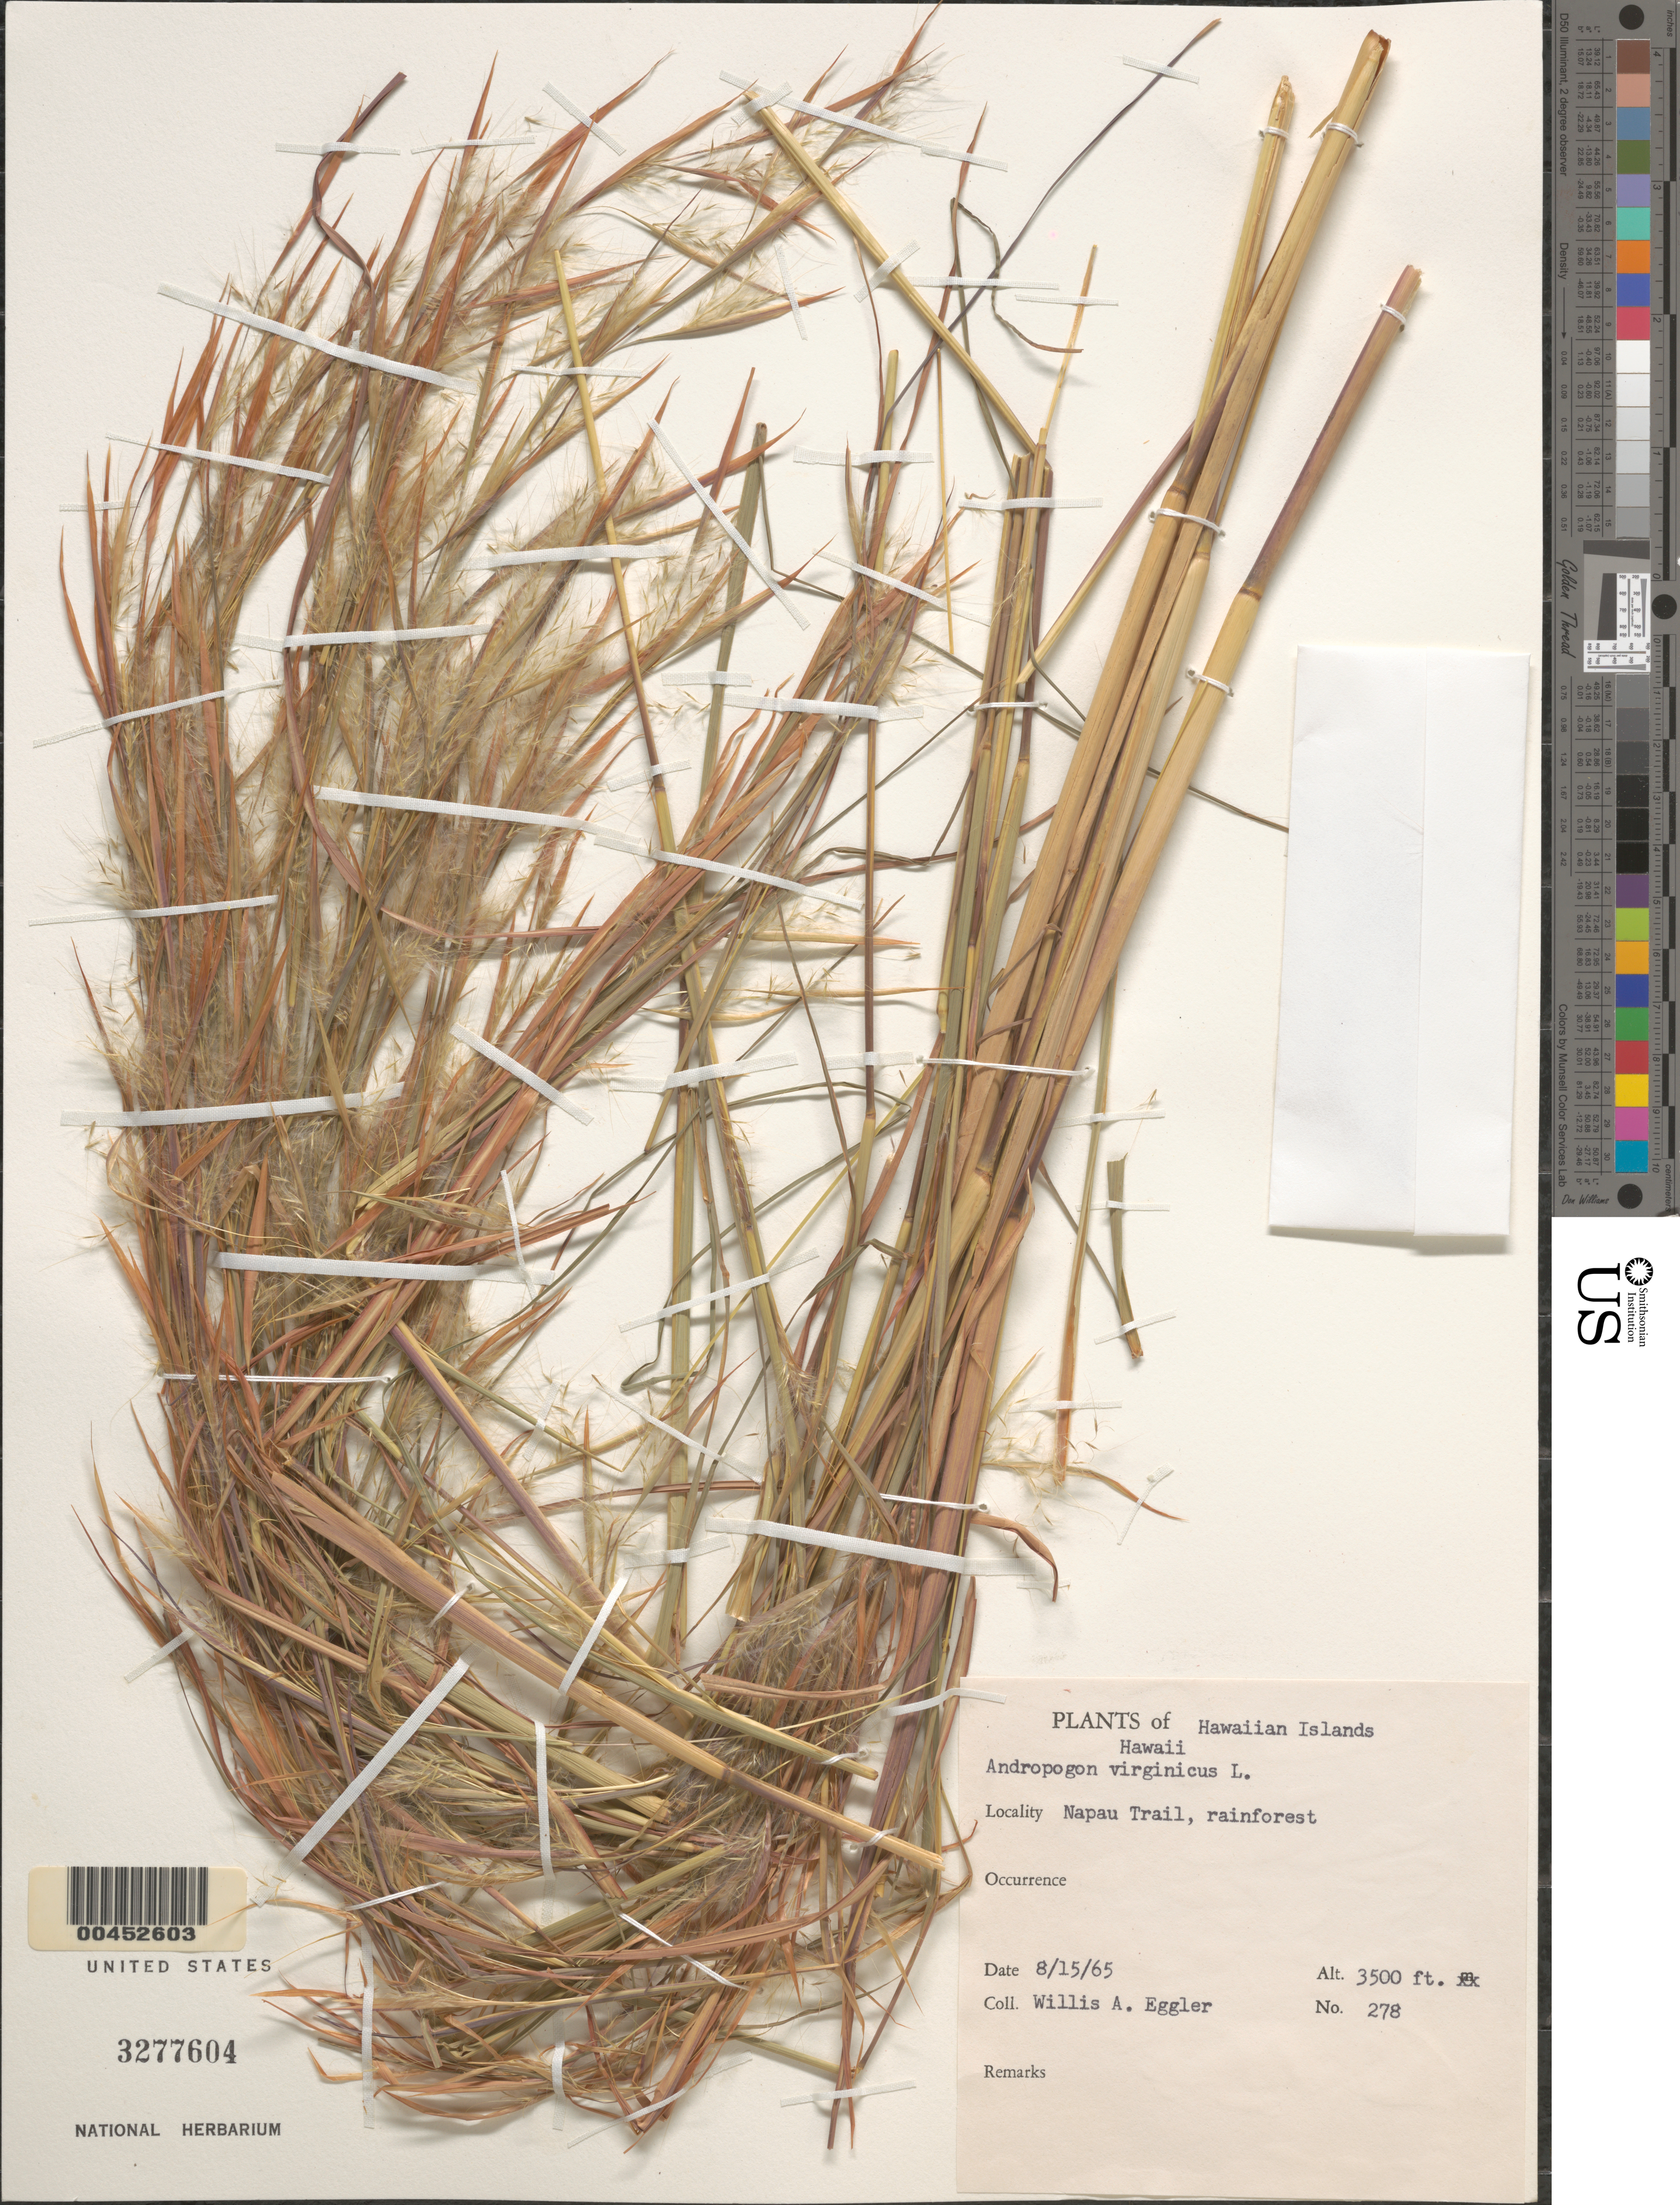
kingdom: Plantae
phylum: Tracheophyta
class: Liliopsida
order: Poales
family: Poaceae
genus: Andropogon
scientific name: Andropogon virginicus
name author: L.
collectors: W. A. Eggler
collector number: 278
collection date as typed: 15 Aug 1965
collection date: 1965-08-15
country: United States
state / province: Hawaii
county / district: Hawaii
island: Hawaii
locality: Napau Trail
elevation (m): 1067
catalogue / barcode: US 3277604